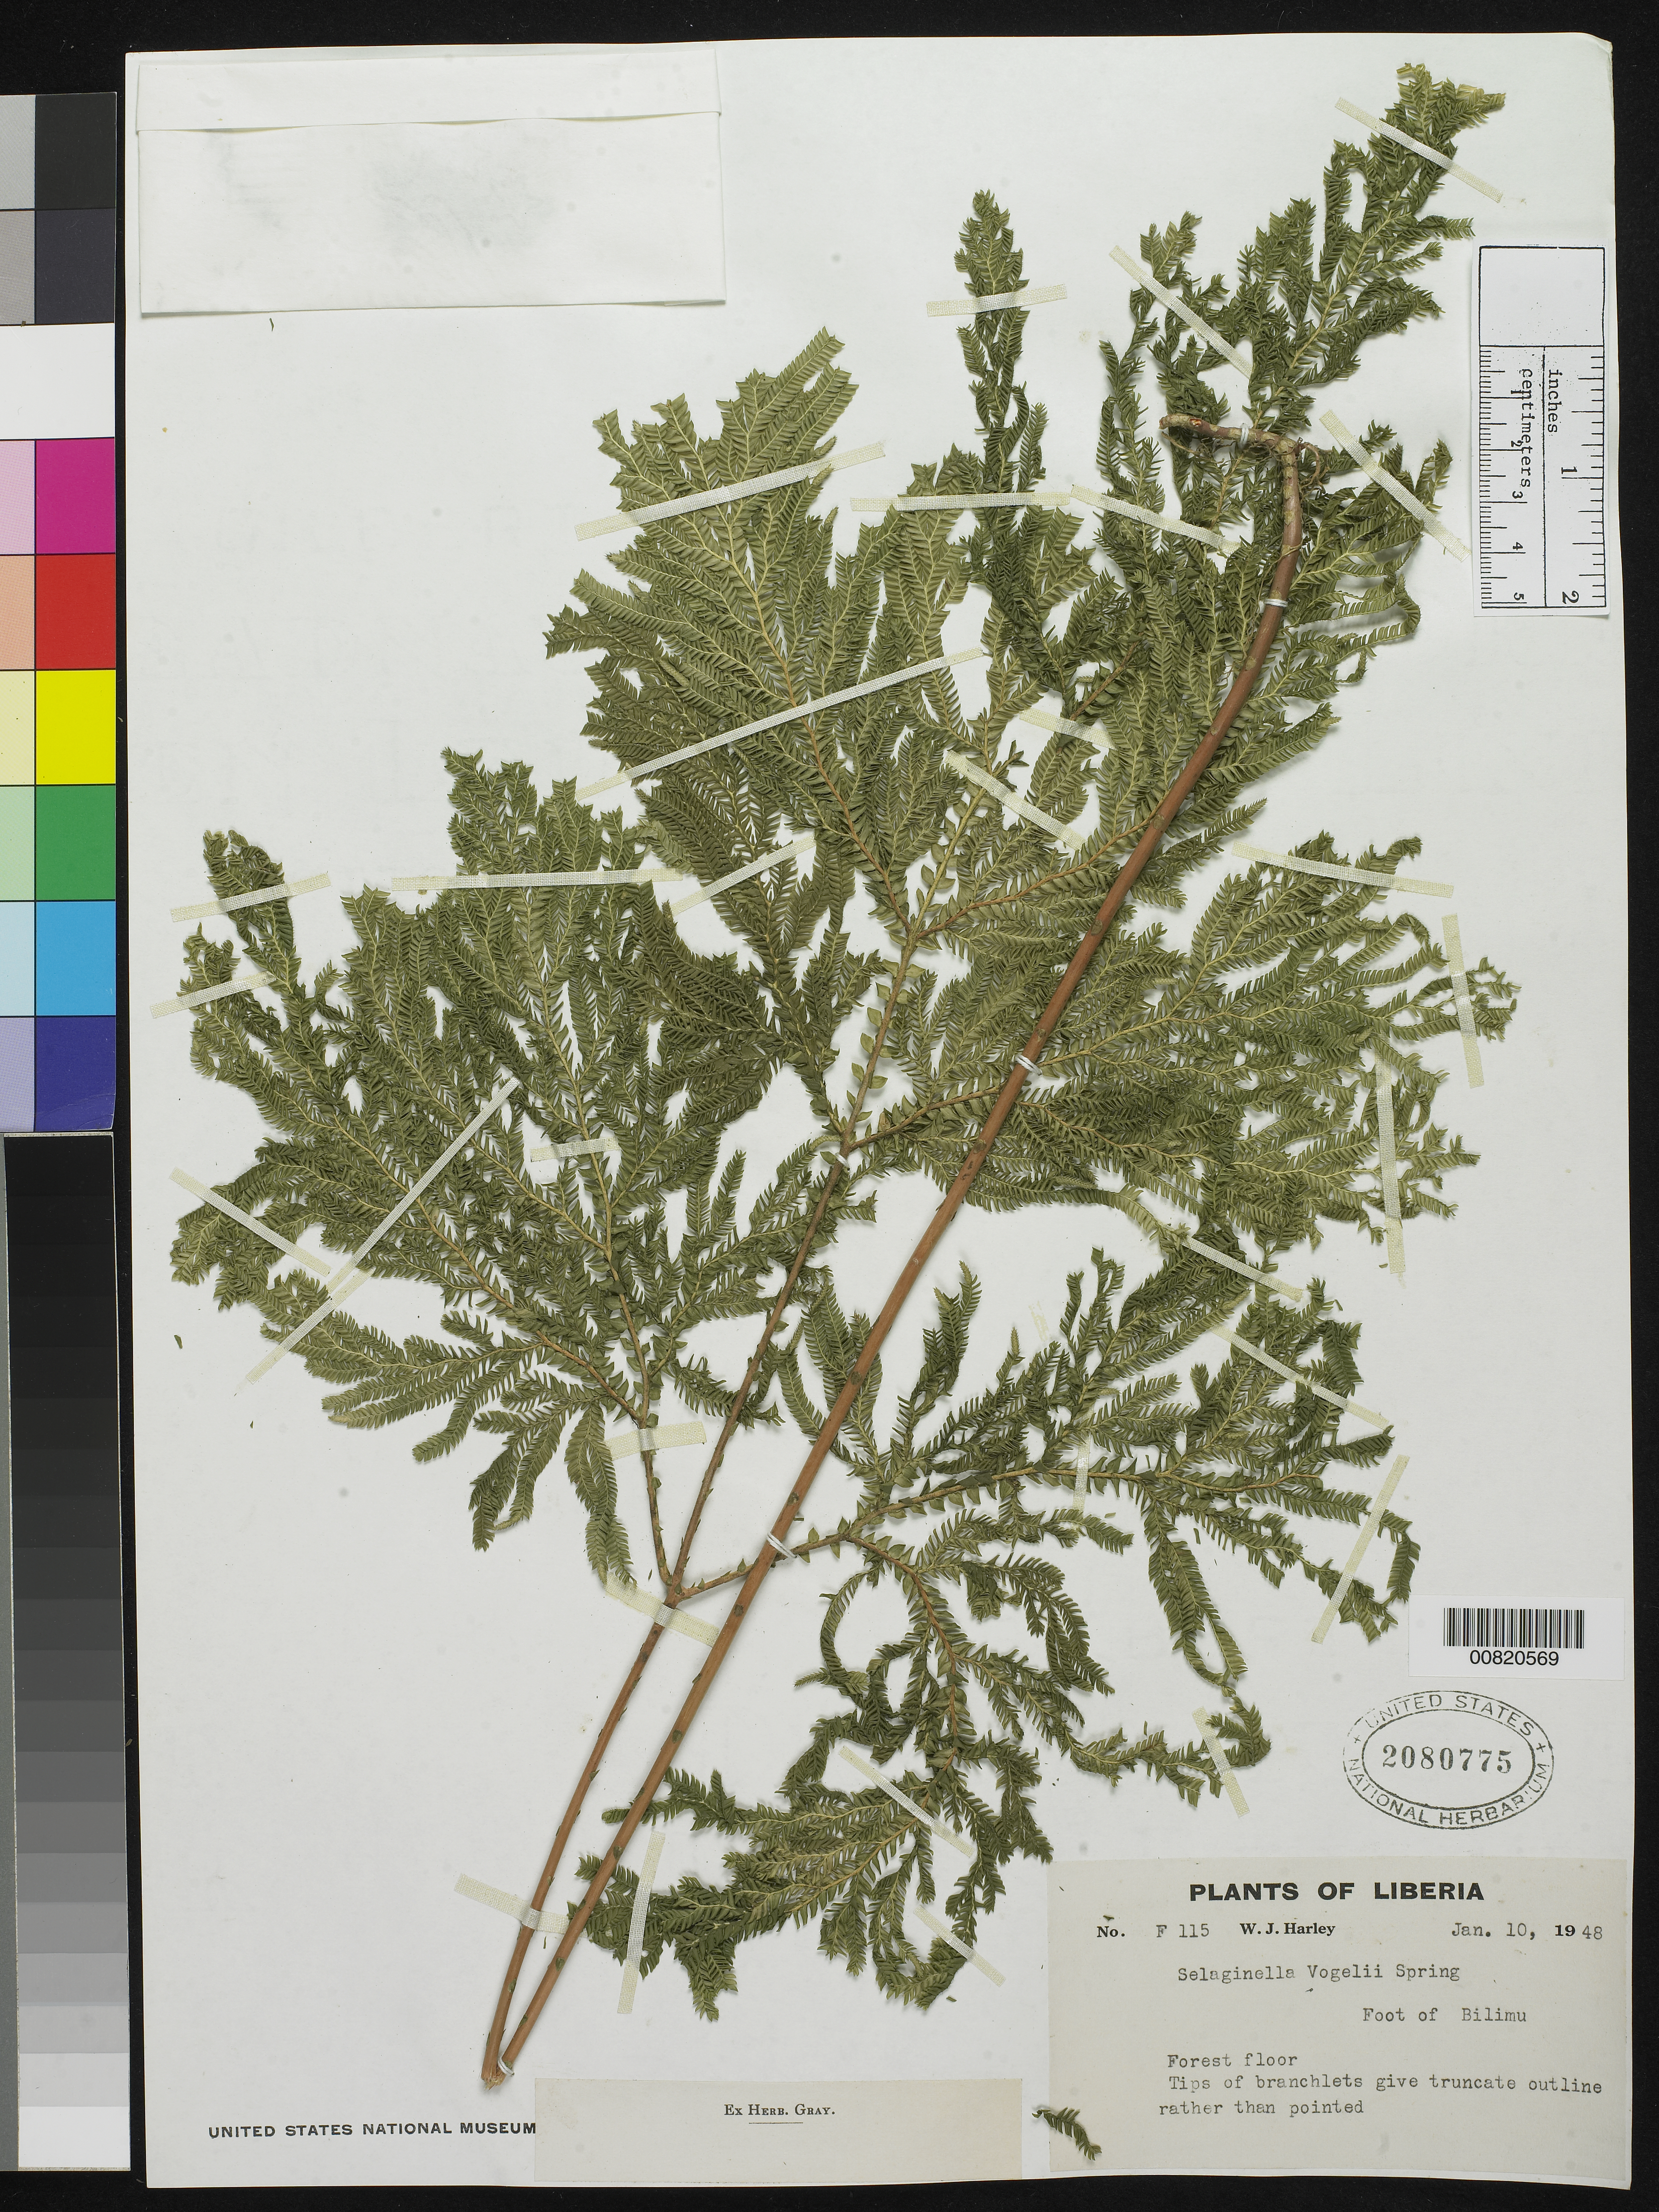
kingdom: Plantae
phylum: Tracheophyta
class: Lycopodiopsida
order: Selaginellales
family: Selaginellaceae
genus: Selaginella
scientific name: Selaginella vogelii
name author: Spring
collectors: W. Harley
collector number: F 115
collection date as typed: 10 Jan 1948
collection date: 1948-01-10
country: Liberia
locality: Foot of Bilimu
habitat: Forest floor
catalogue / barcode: US 2080775